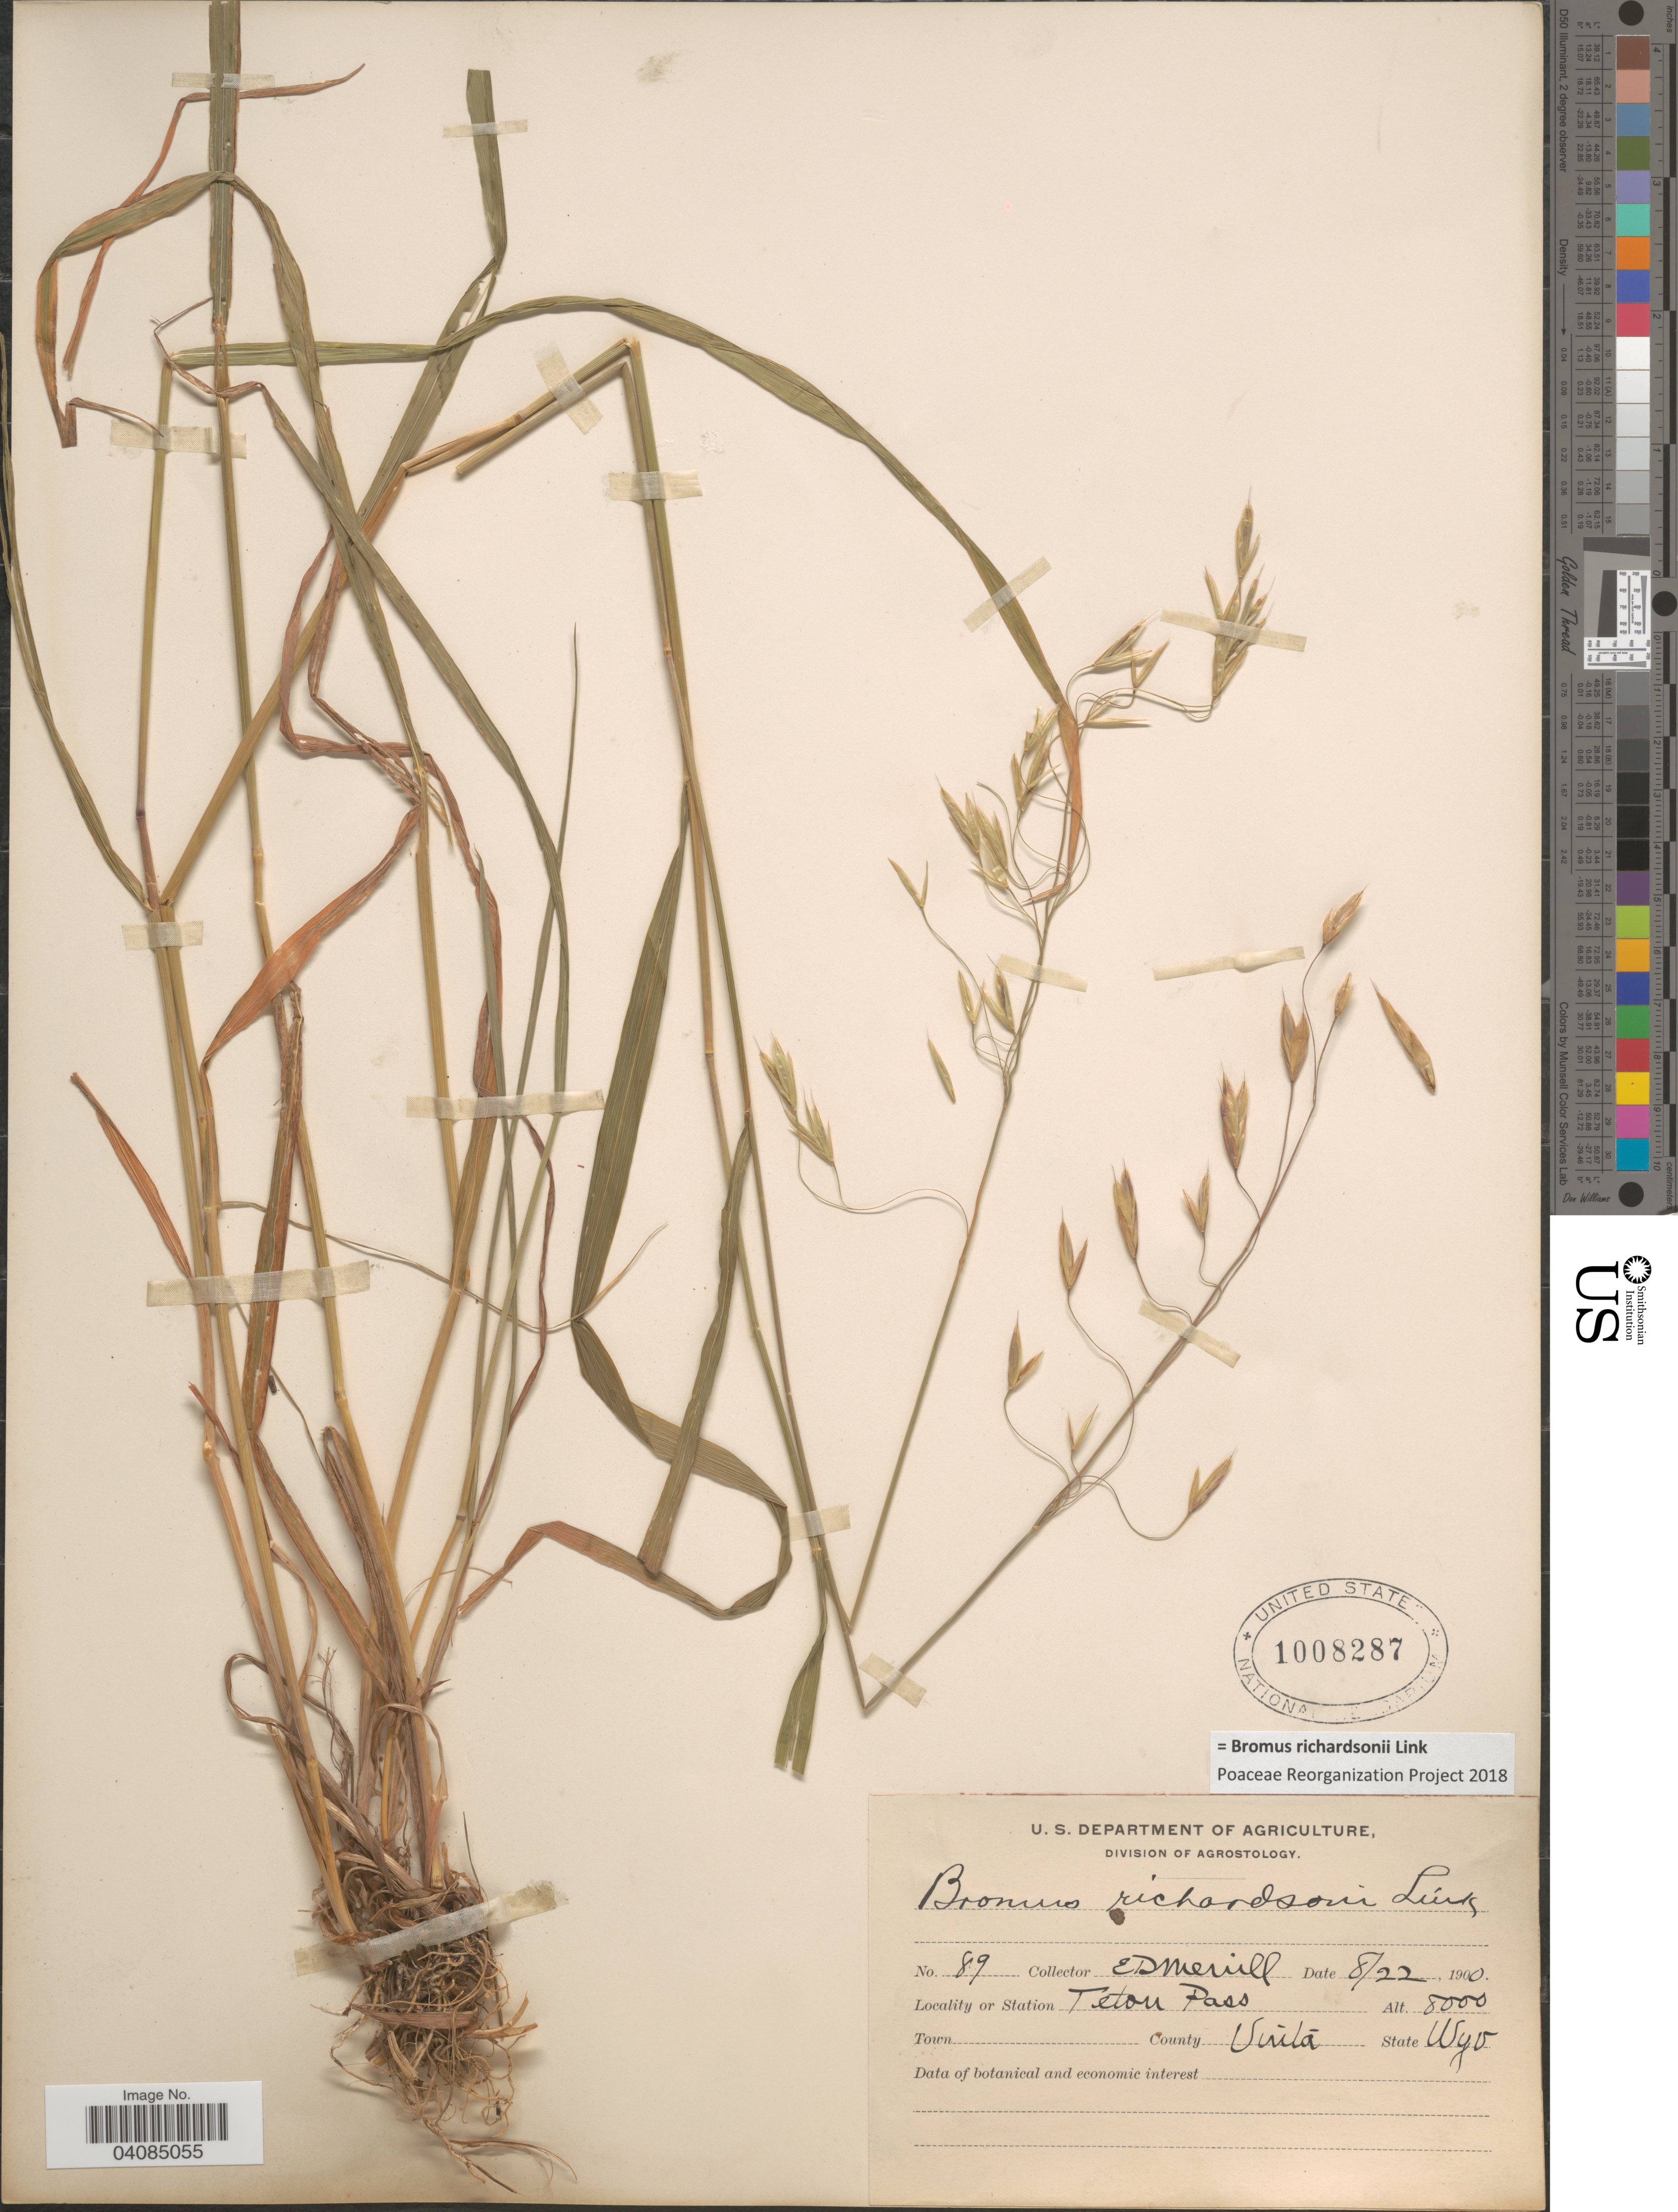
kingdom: Plantae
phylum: Tracheophyta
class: Liliopsida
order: Poales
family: Poaceae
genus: Bromus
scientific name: Bromus racemosus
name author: L.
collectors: E. D. Merrill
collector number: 89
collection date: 1900-08-22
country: United States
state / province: Wyoming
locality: Teton Pass. County Uinta.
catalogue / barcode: US 1008287